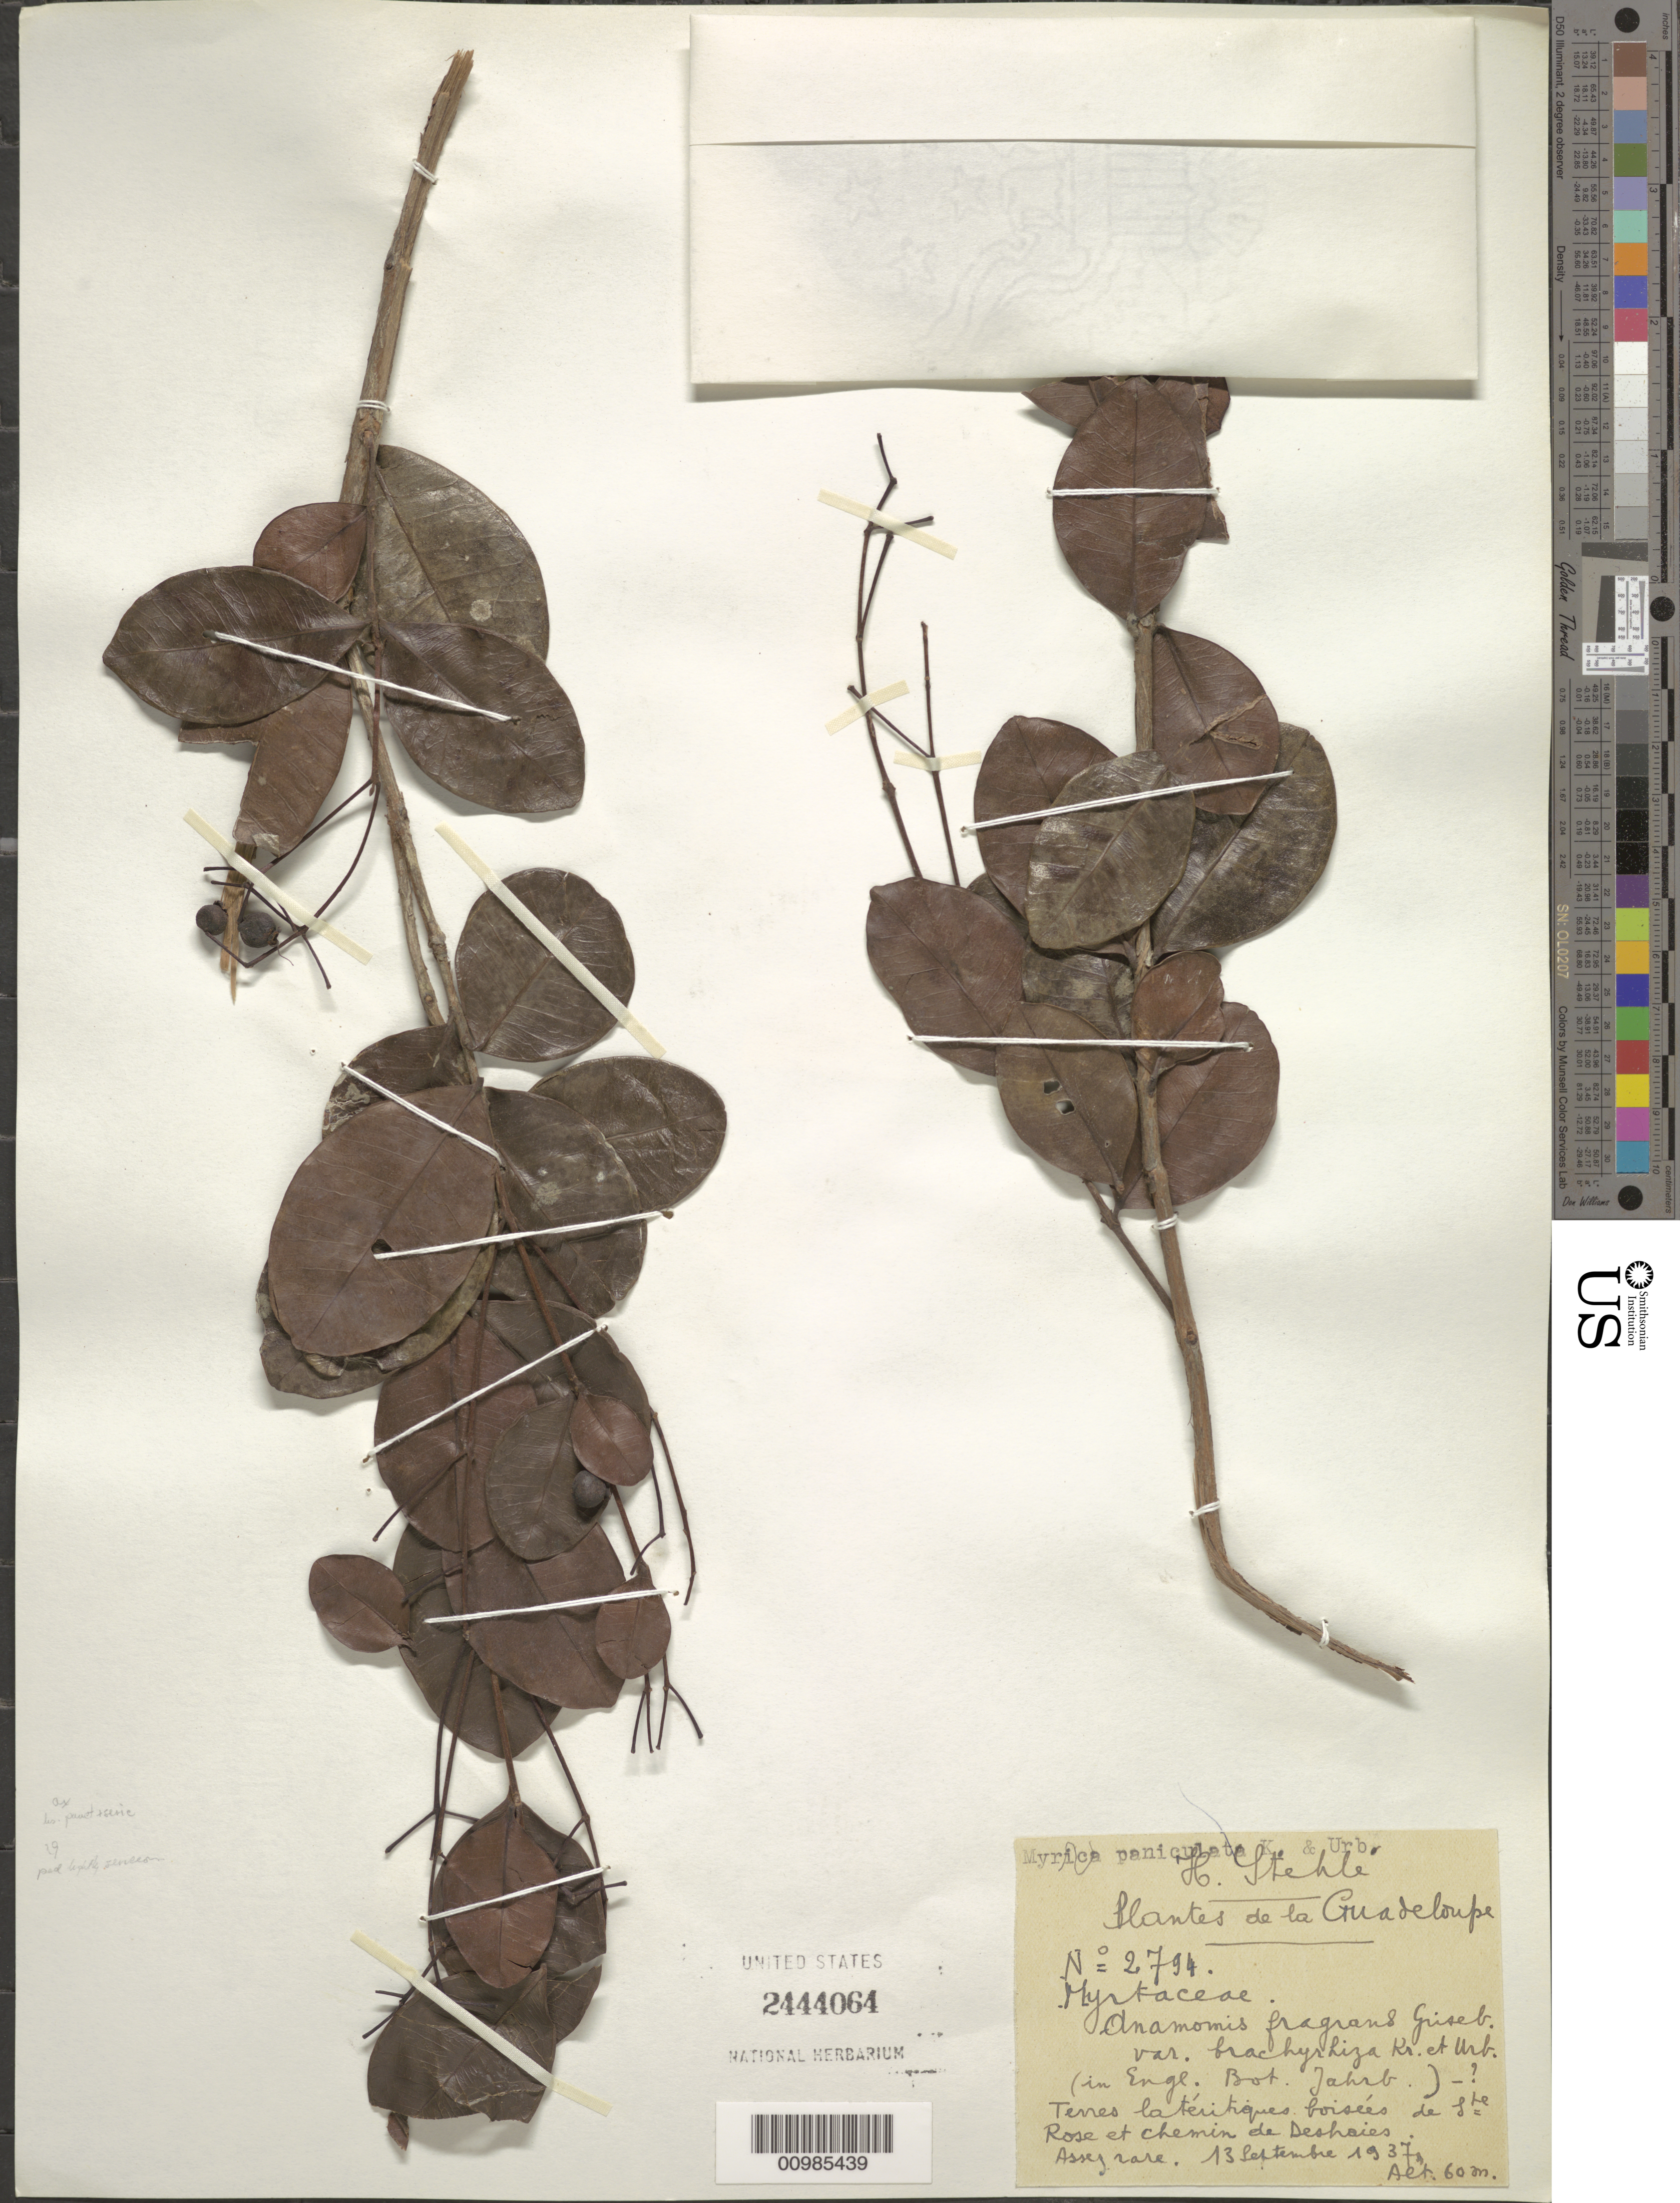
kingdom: Plantae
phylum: Tracheophyta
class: Magnoliopsida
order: Myrtales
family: Myrtaceae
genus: Myrcia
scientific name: Myrcia citrifolia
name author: (Aubl.) Urb.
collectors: H. Stehlé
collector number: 2794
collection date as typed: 13 Sep 1937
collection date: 1937-09-13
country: Guadeloupe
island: Basse Terre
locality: St. Rose et chemin de Deshaies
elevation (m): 60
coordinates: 0 N, 0 E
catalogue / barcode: US 2444064